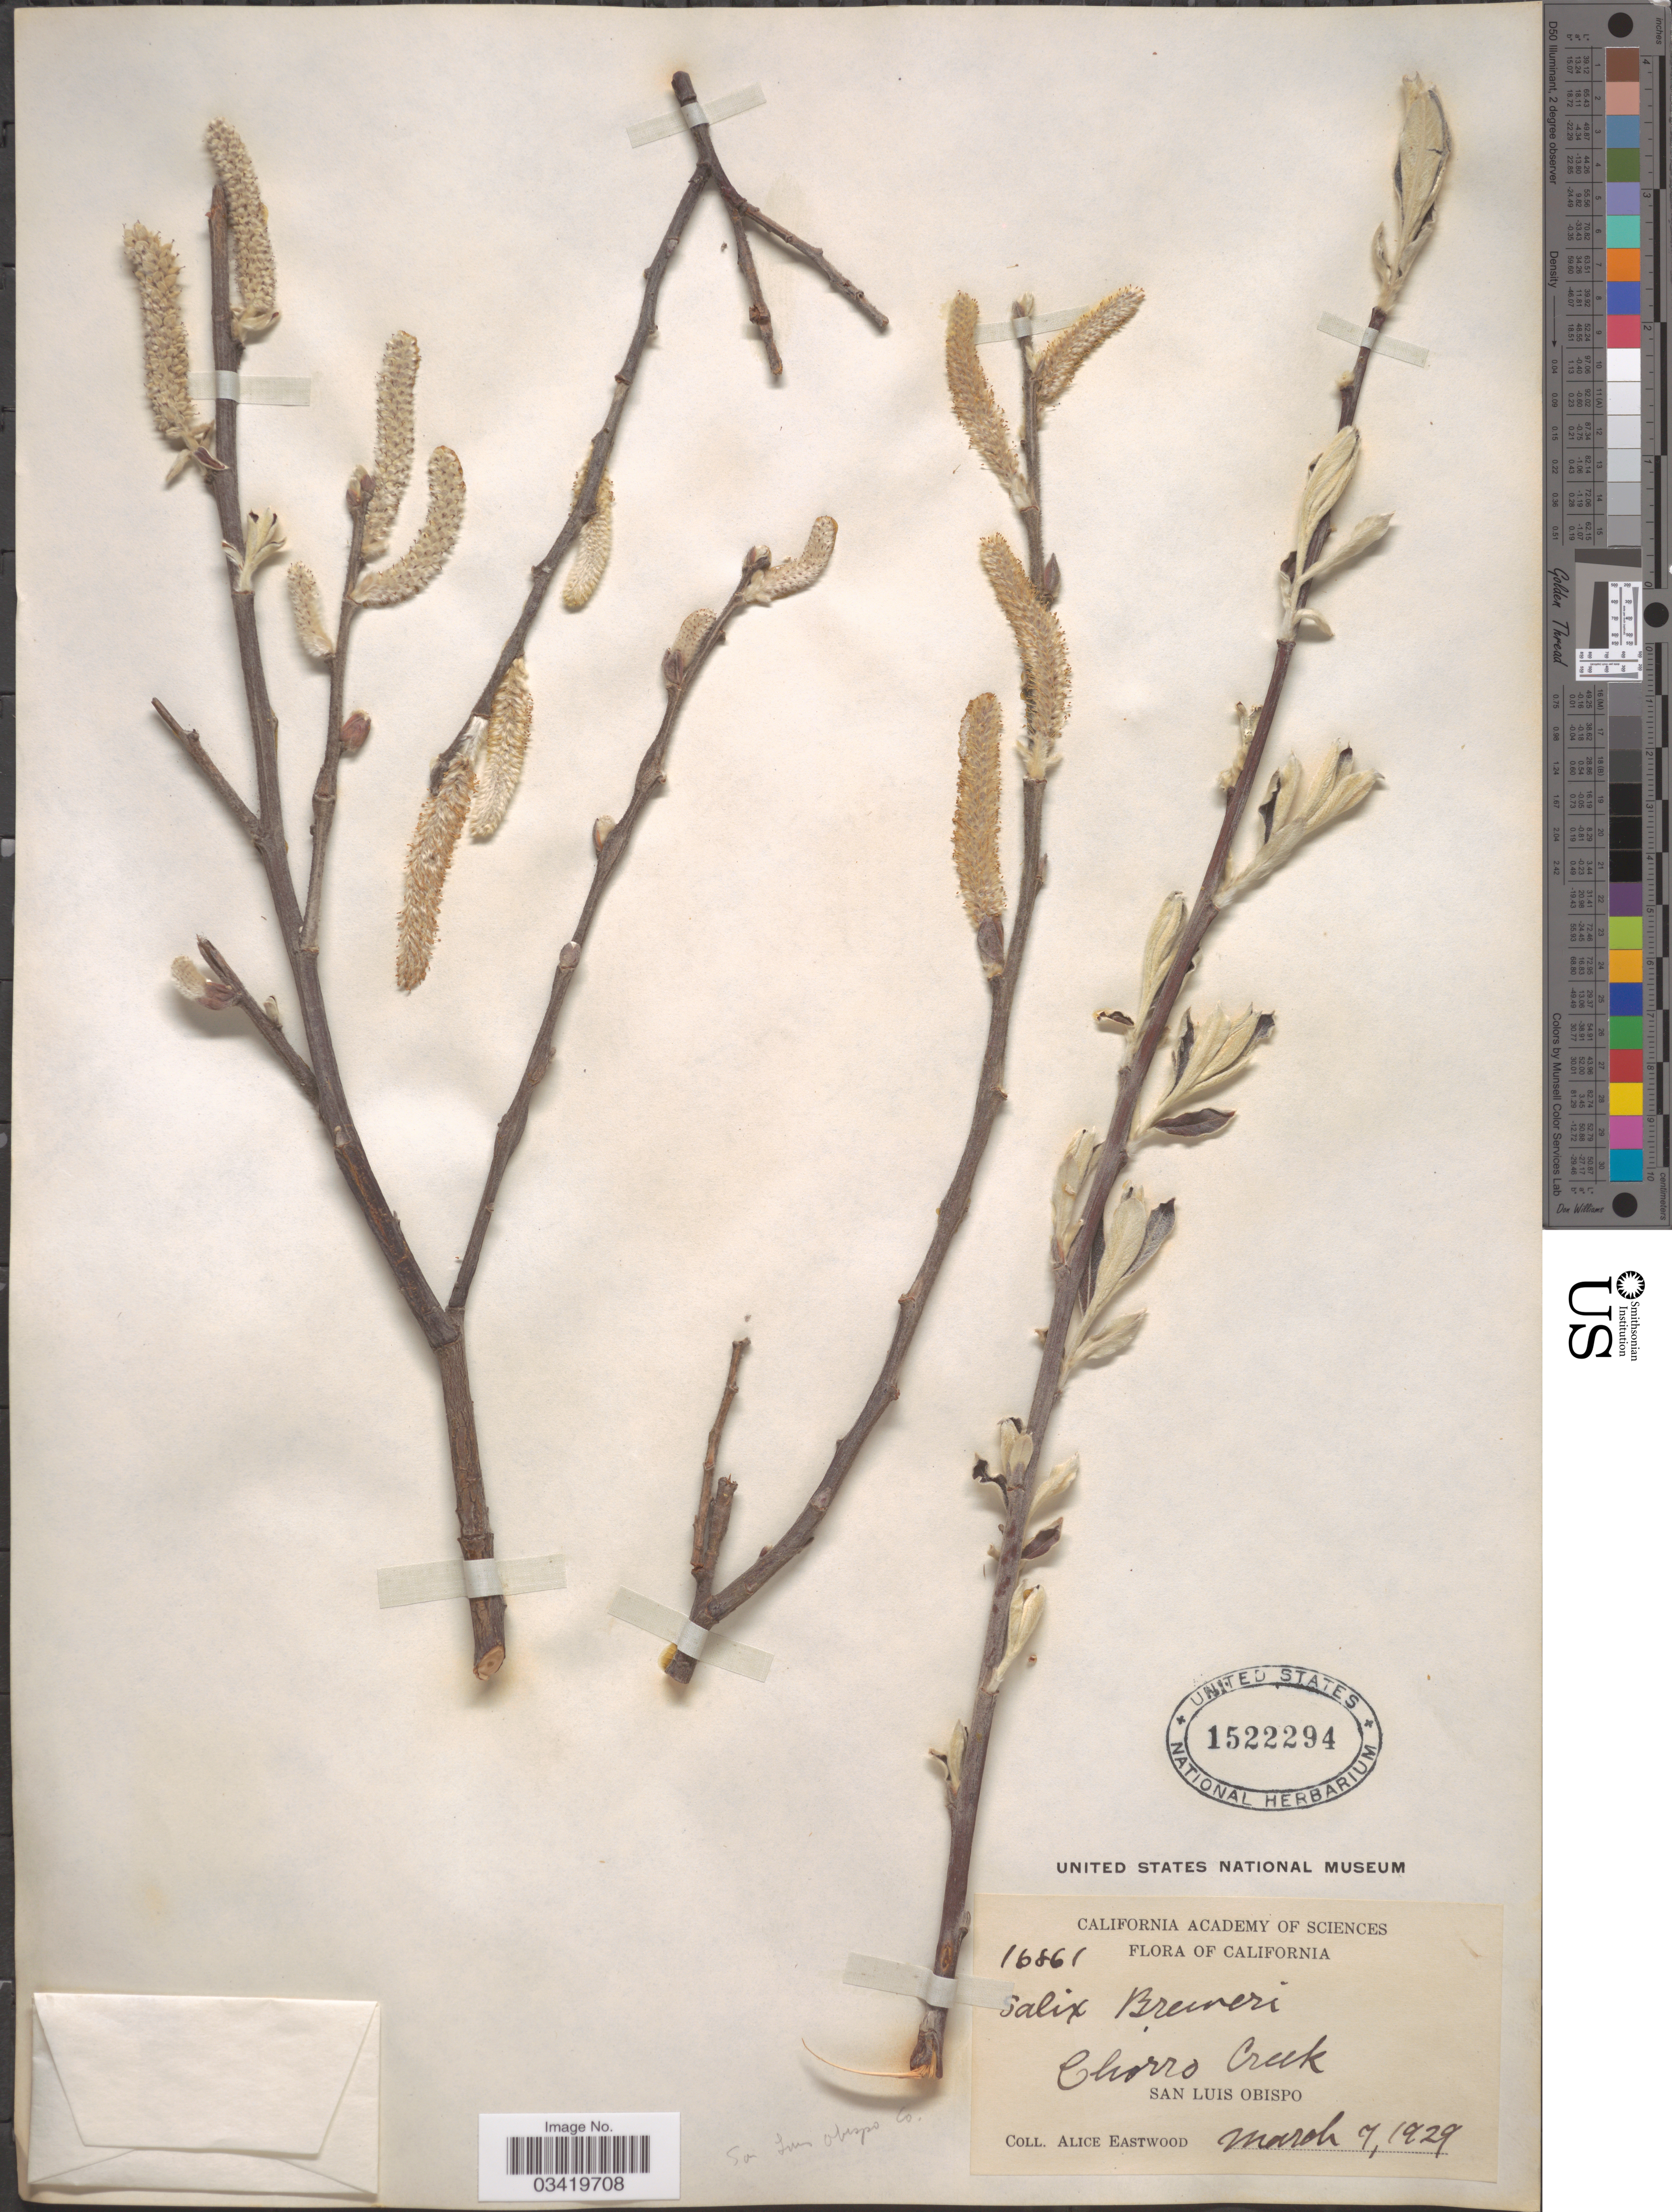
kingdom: Plantae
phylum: Tracheophyta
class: Magnoliopsida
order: Malpighiales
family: Salicaceae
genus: Salix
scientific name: Salix breweri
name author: Bebb in S. Watson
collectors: A. Eastwood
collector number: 16861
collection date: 1929-03-07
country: United States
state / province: California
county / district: San Luis Obispo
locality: Chorro Creek. San Luis Obispo. San Luis Obispo Co.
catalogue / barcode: US 1522294